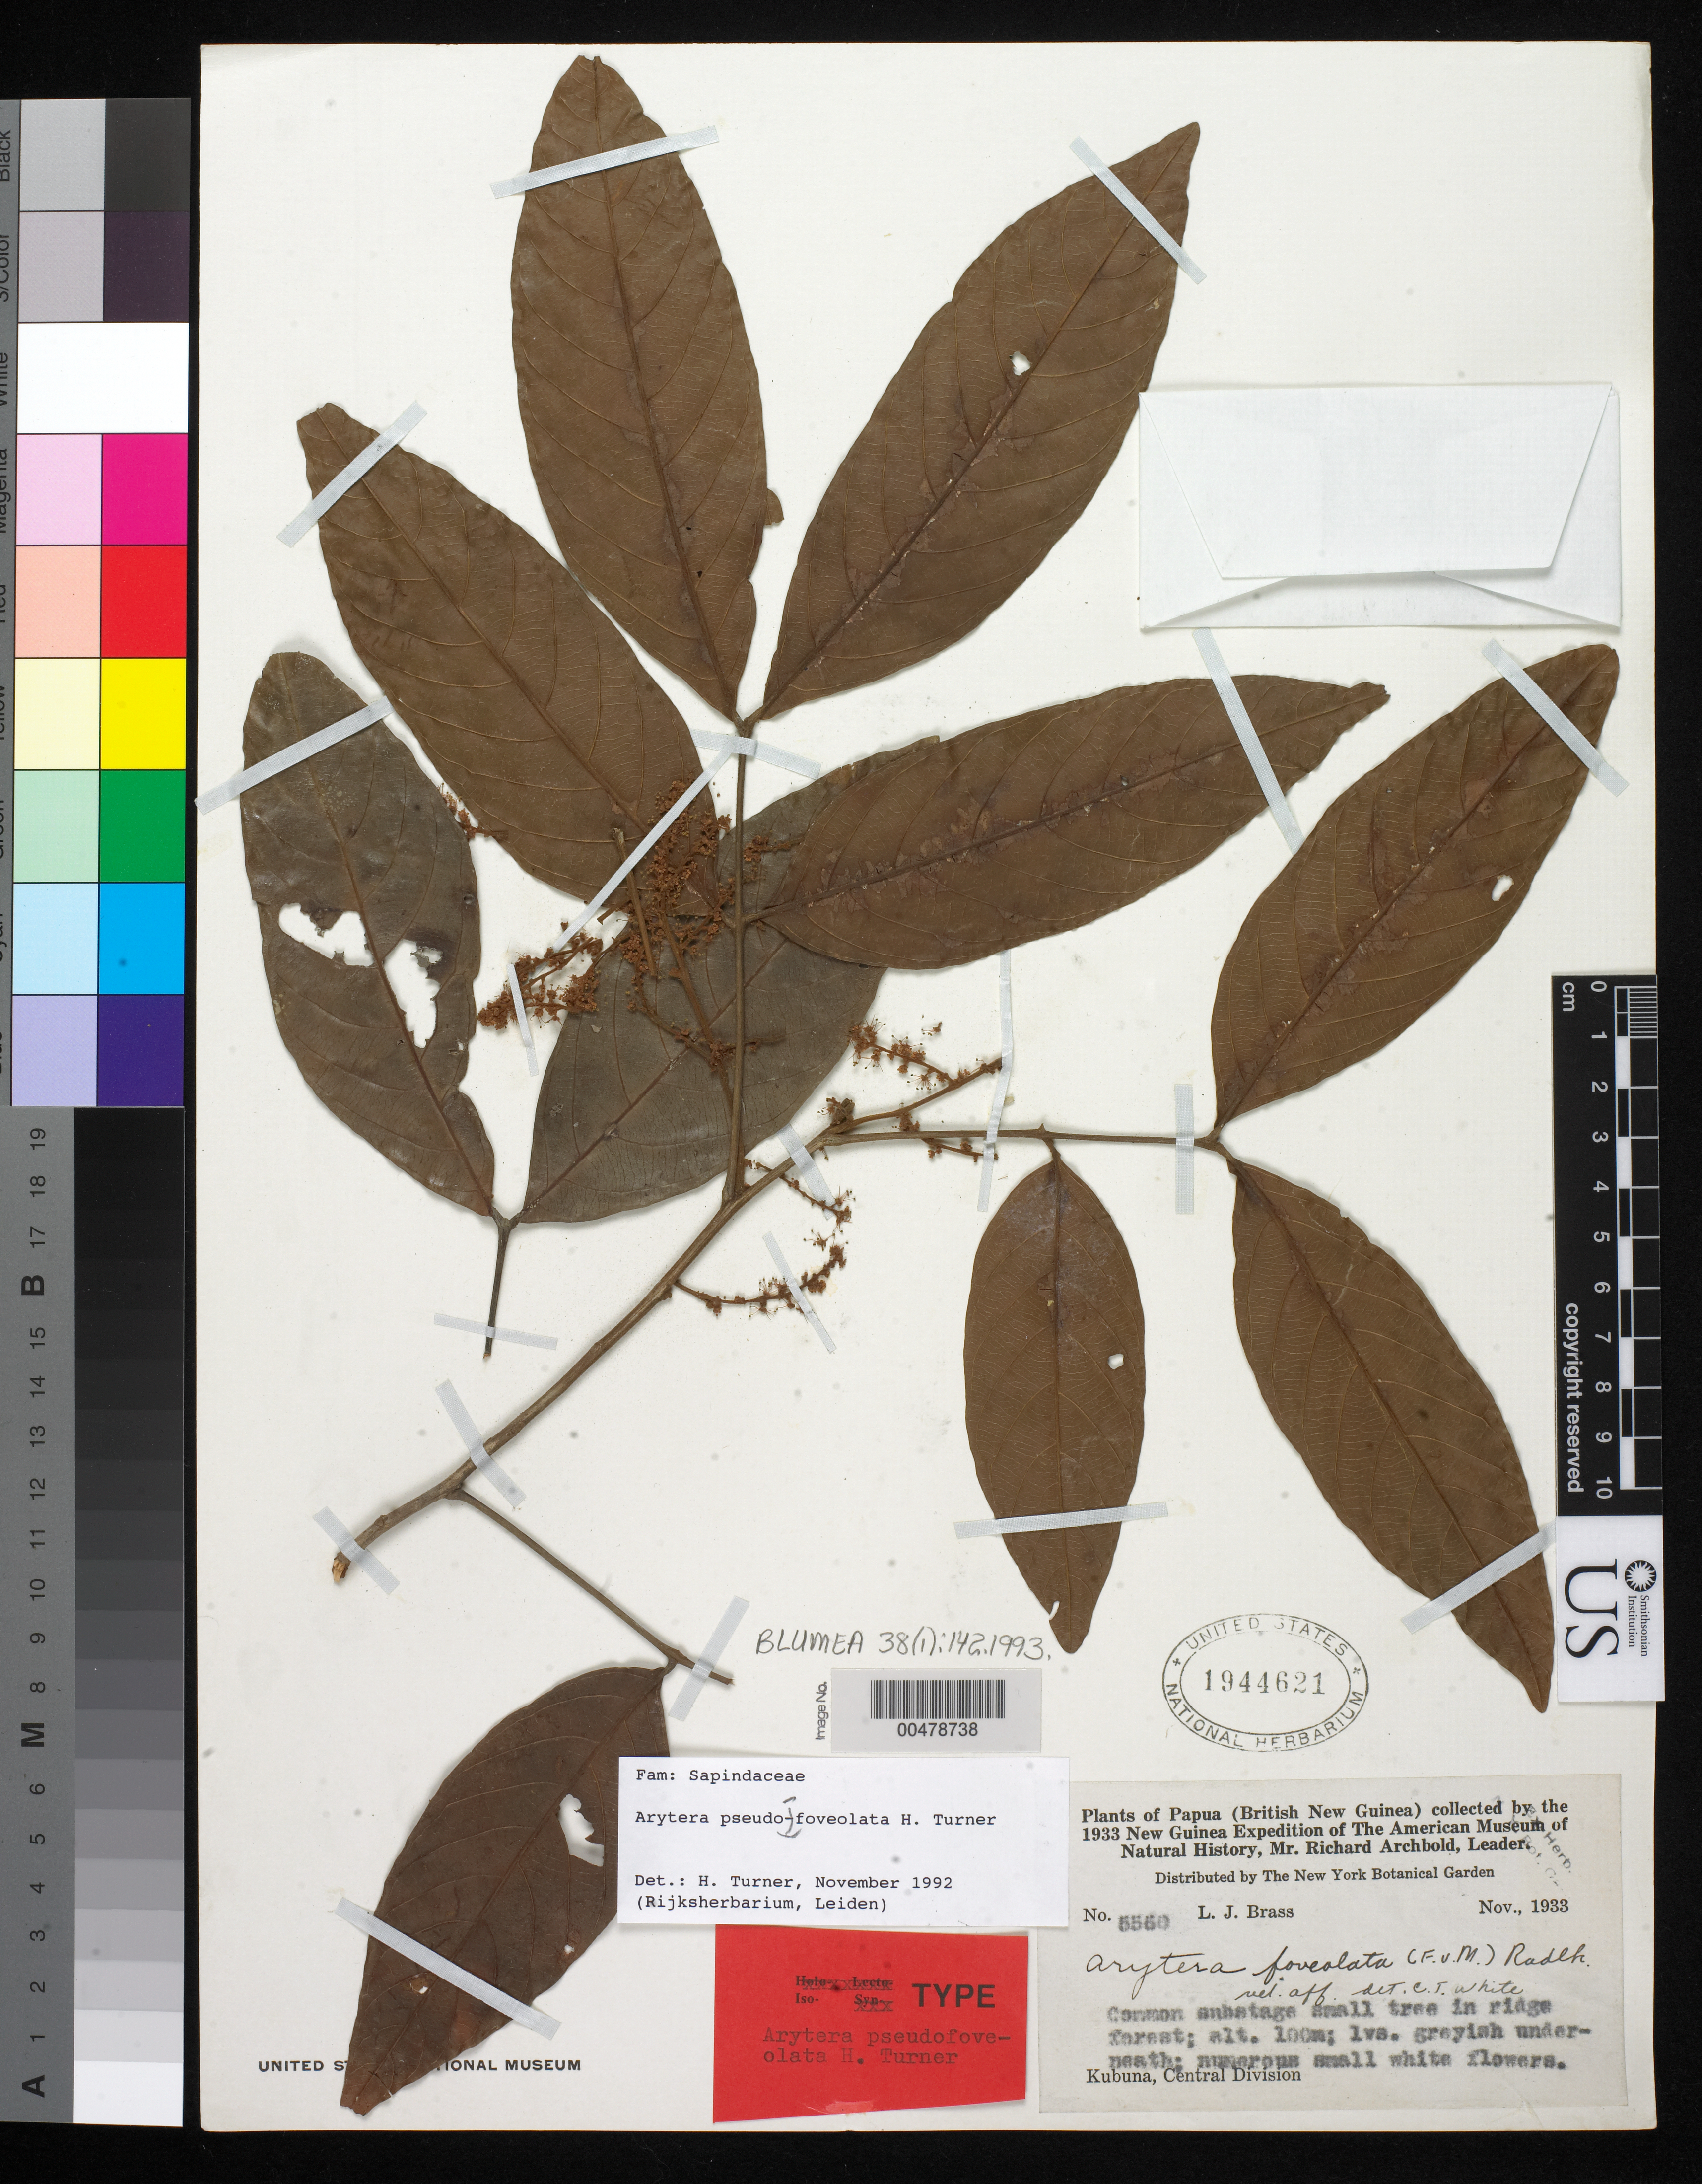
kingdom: Plantae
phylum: Tracheophyta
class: Magnoliopsida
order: Sapindales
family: Sapindaceae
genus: Arytera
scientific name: Arytera pseudofoveolata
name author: H. Turner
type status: Isotype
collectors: L. J. Brass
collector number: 5560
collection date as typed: Nov 1933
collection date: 1933-11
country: Papua New Guinea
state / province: Central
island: New Guinea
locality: Kubuna.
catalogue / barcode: US 1944621